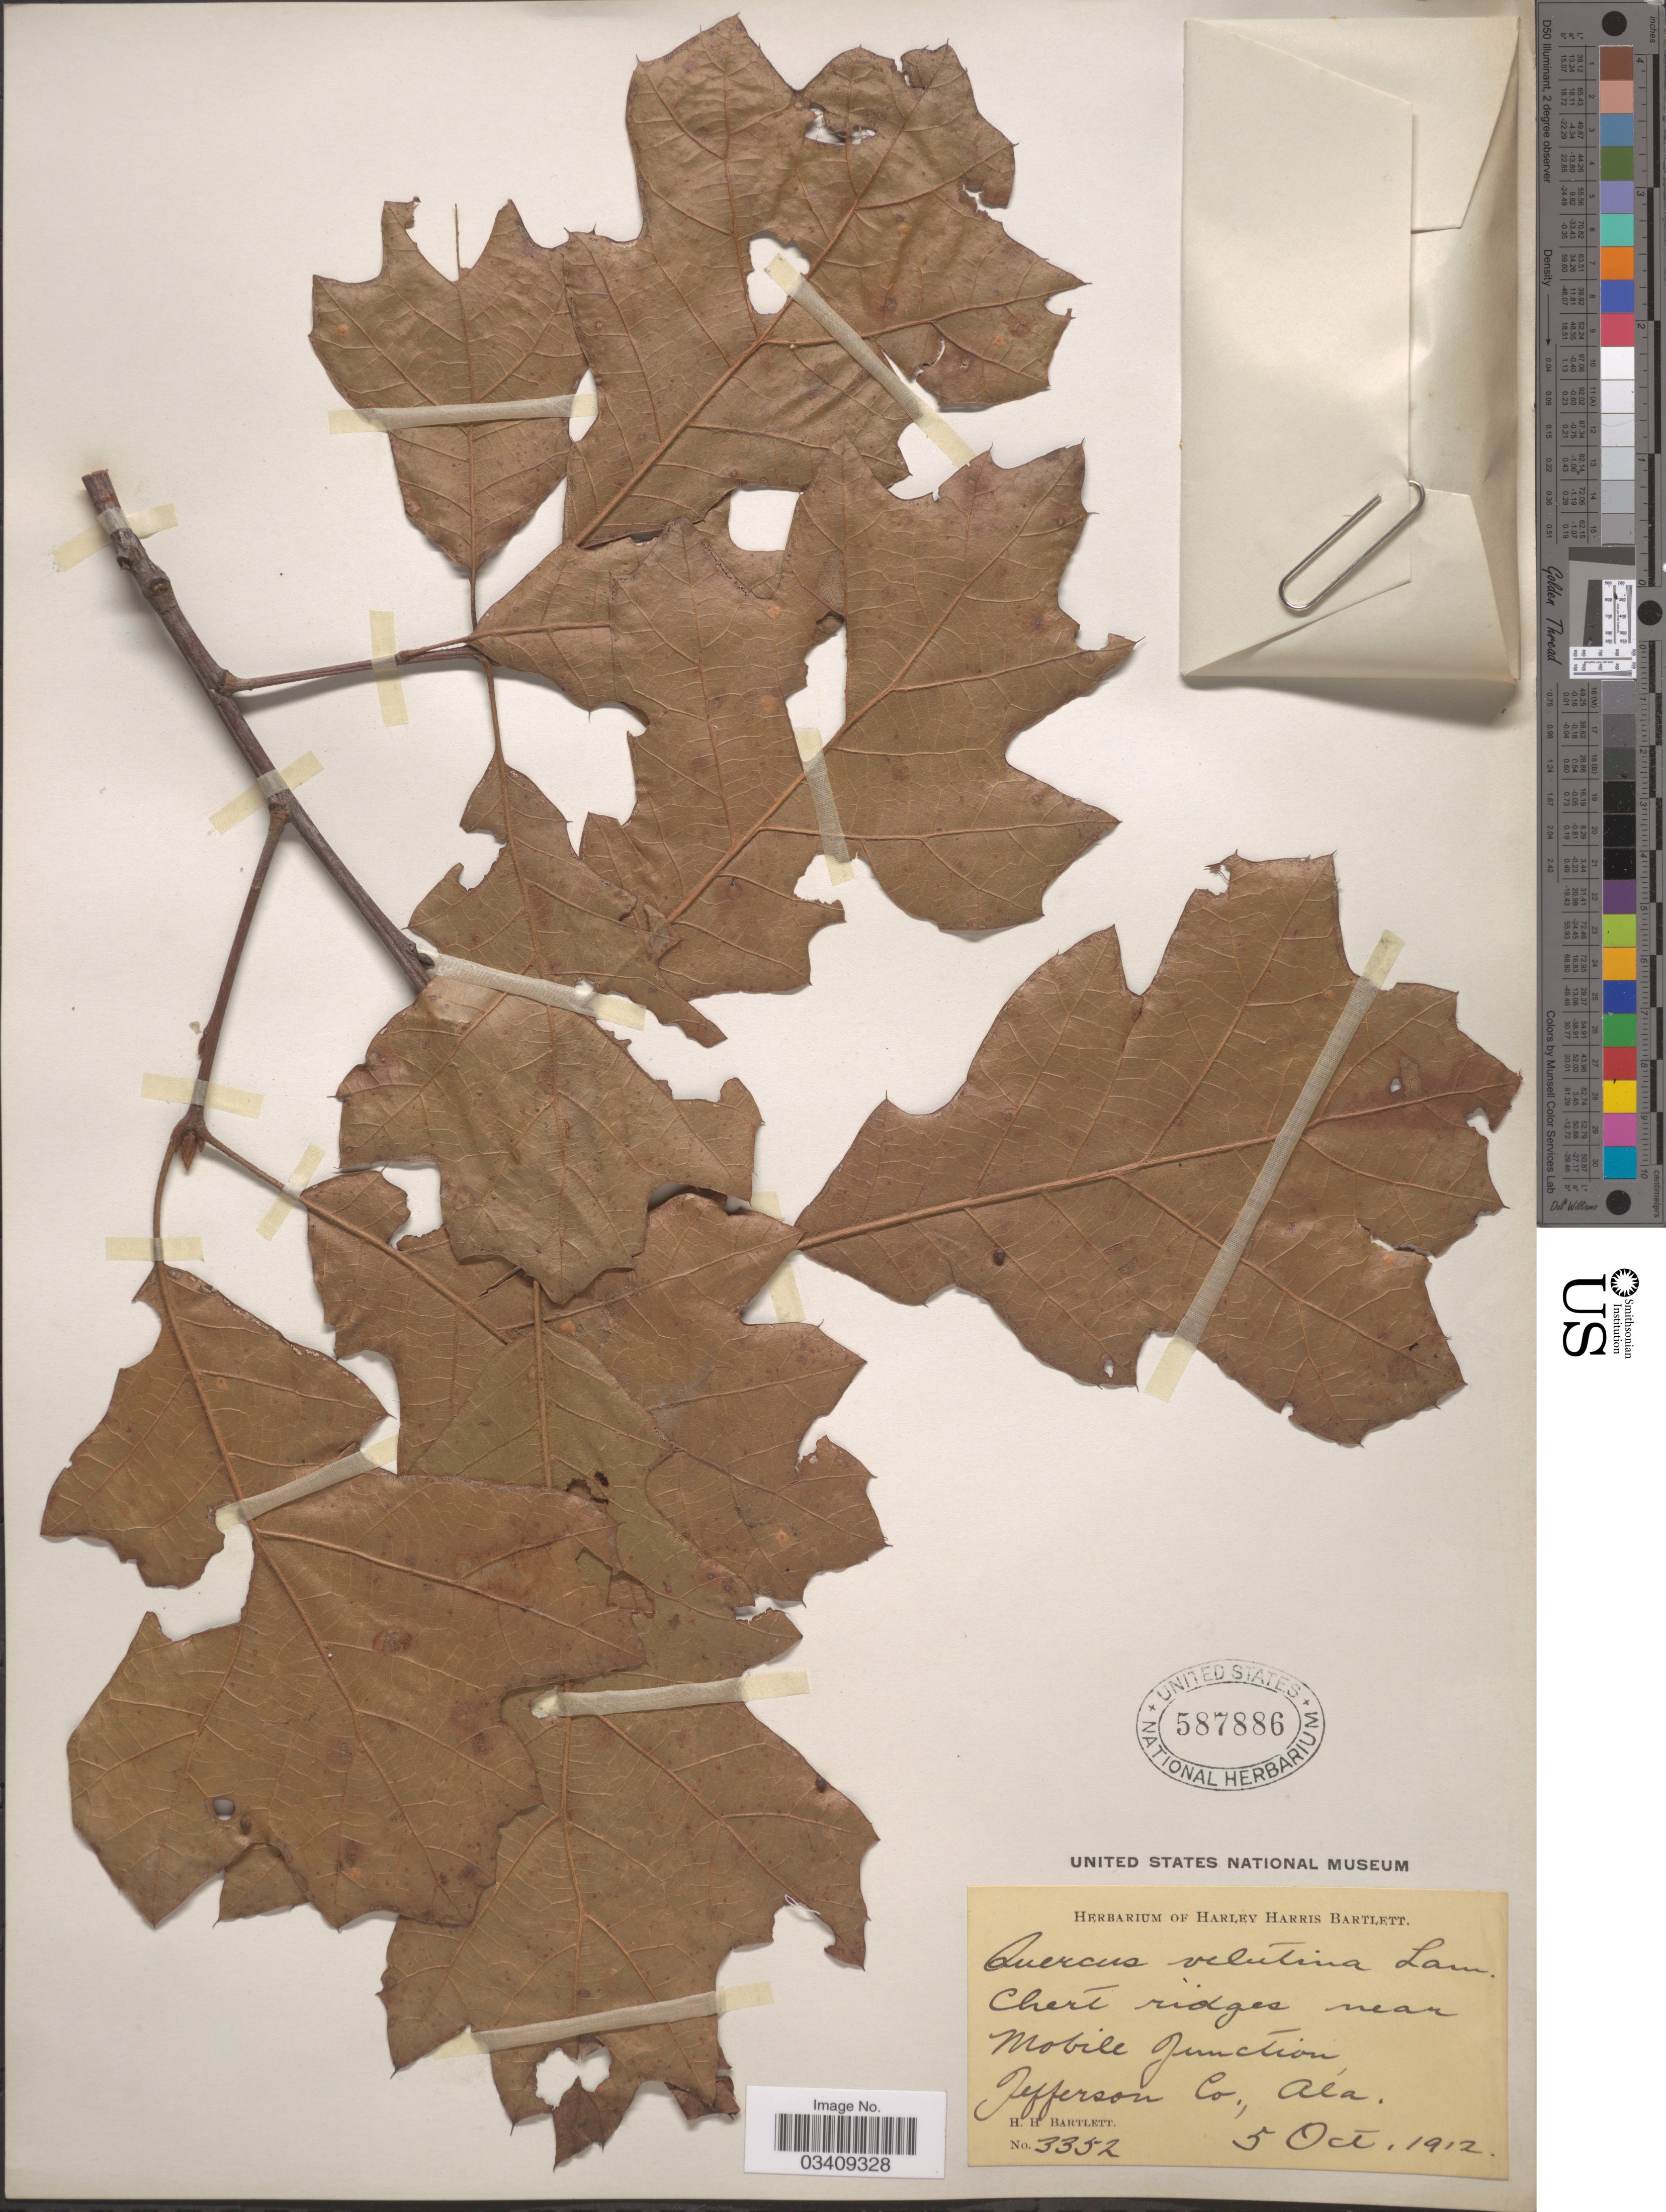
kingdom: Plantae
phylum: Tracheophyta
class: Magnoliopsida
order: Fagales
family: Fagaceae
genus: Quercus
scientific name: Quercus velutina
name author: Lam.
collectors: H. H. Bartlett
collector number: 3352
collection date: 1912-10-05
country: United States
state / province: Alabama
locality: Chert ridges near Mobile Junction, Jefferson Co.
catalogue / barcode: US 587886